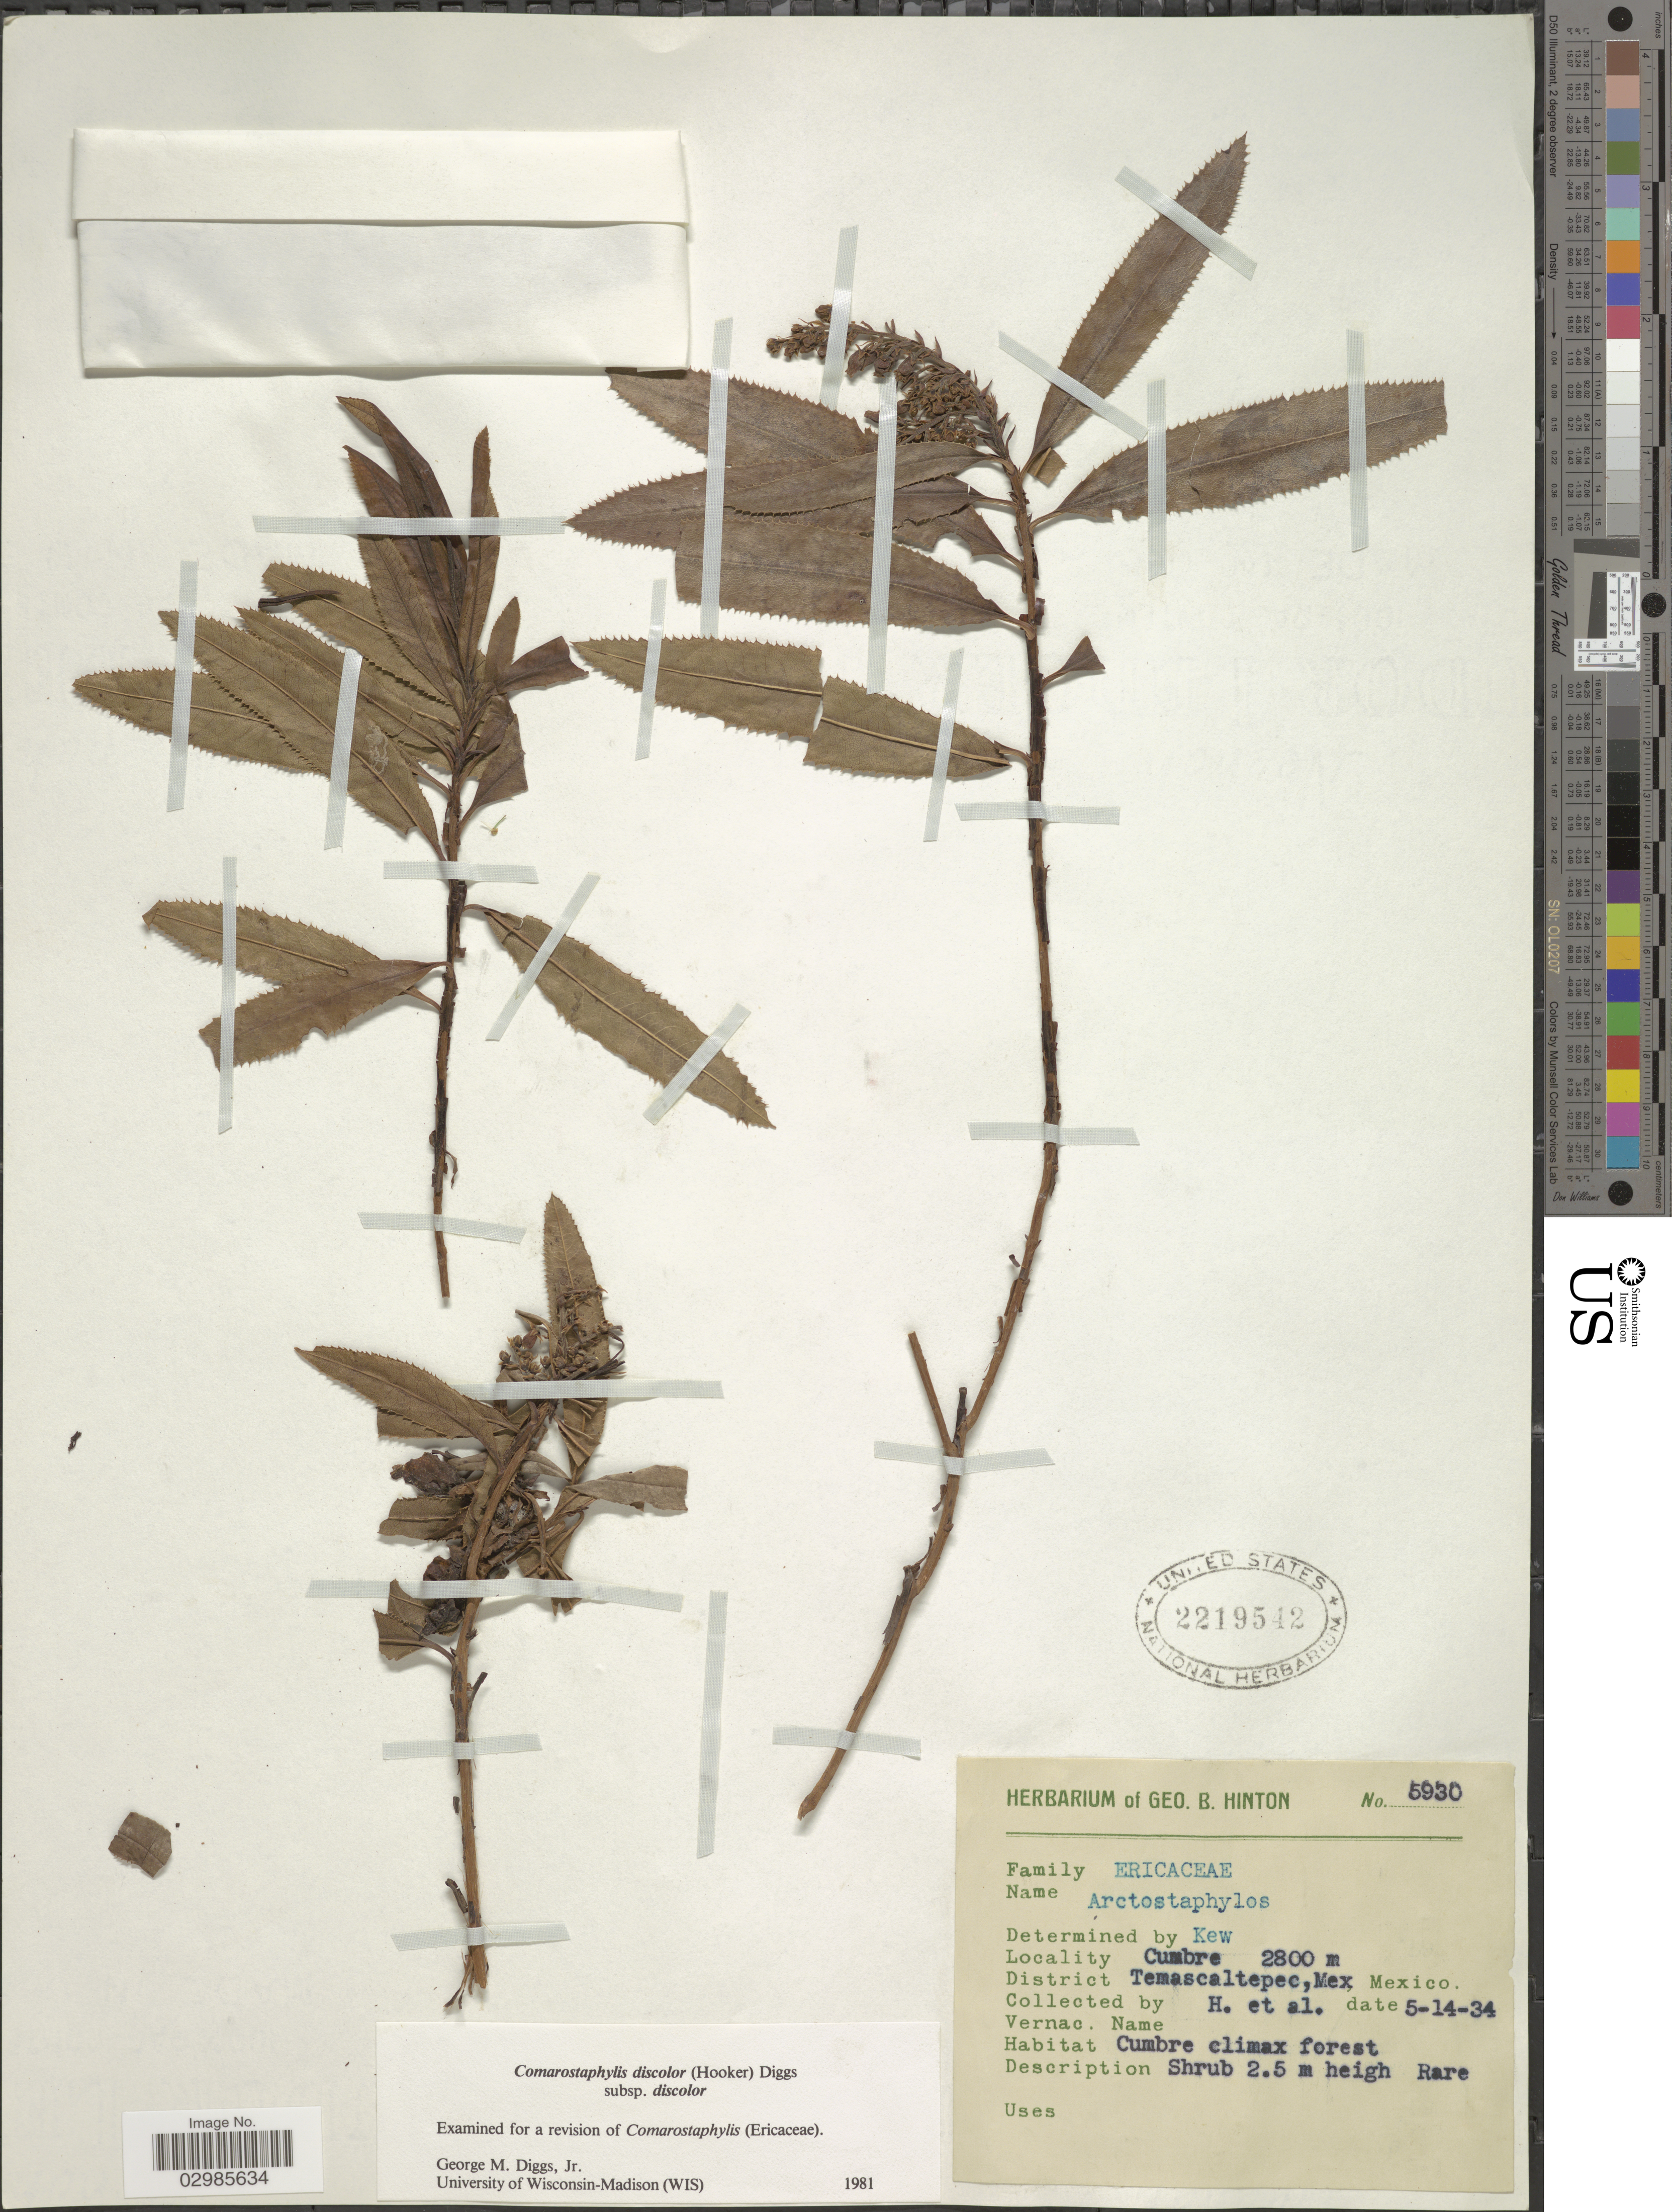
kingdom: Plantae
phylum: Tracheophyta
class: Magnoliopsida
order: Ericales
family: Ericaceae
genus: Comarostaphylis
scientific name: Comarostaphylis discolor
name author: (Hook.) Diggs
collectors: G. B. Hinton & et al.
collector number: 5930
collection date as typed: Transcribed d/m/y: 14/5/34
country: Mexico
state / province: México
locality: Cumbre, District Temascaltepec, Mex., Mexico.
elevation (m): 2800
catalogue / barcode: US 2219542